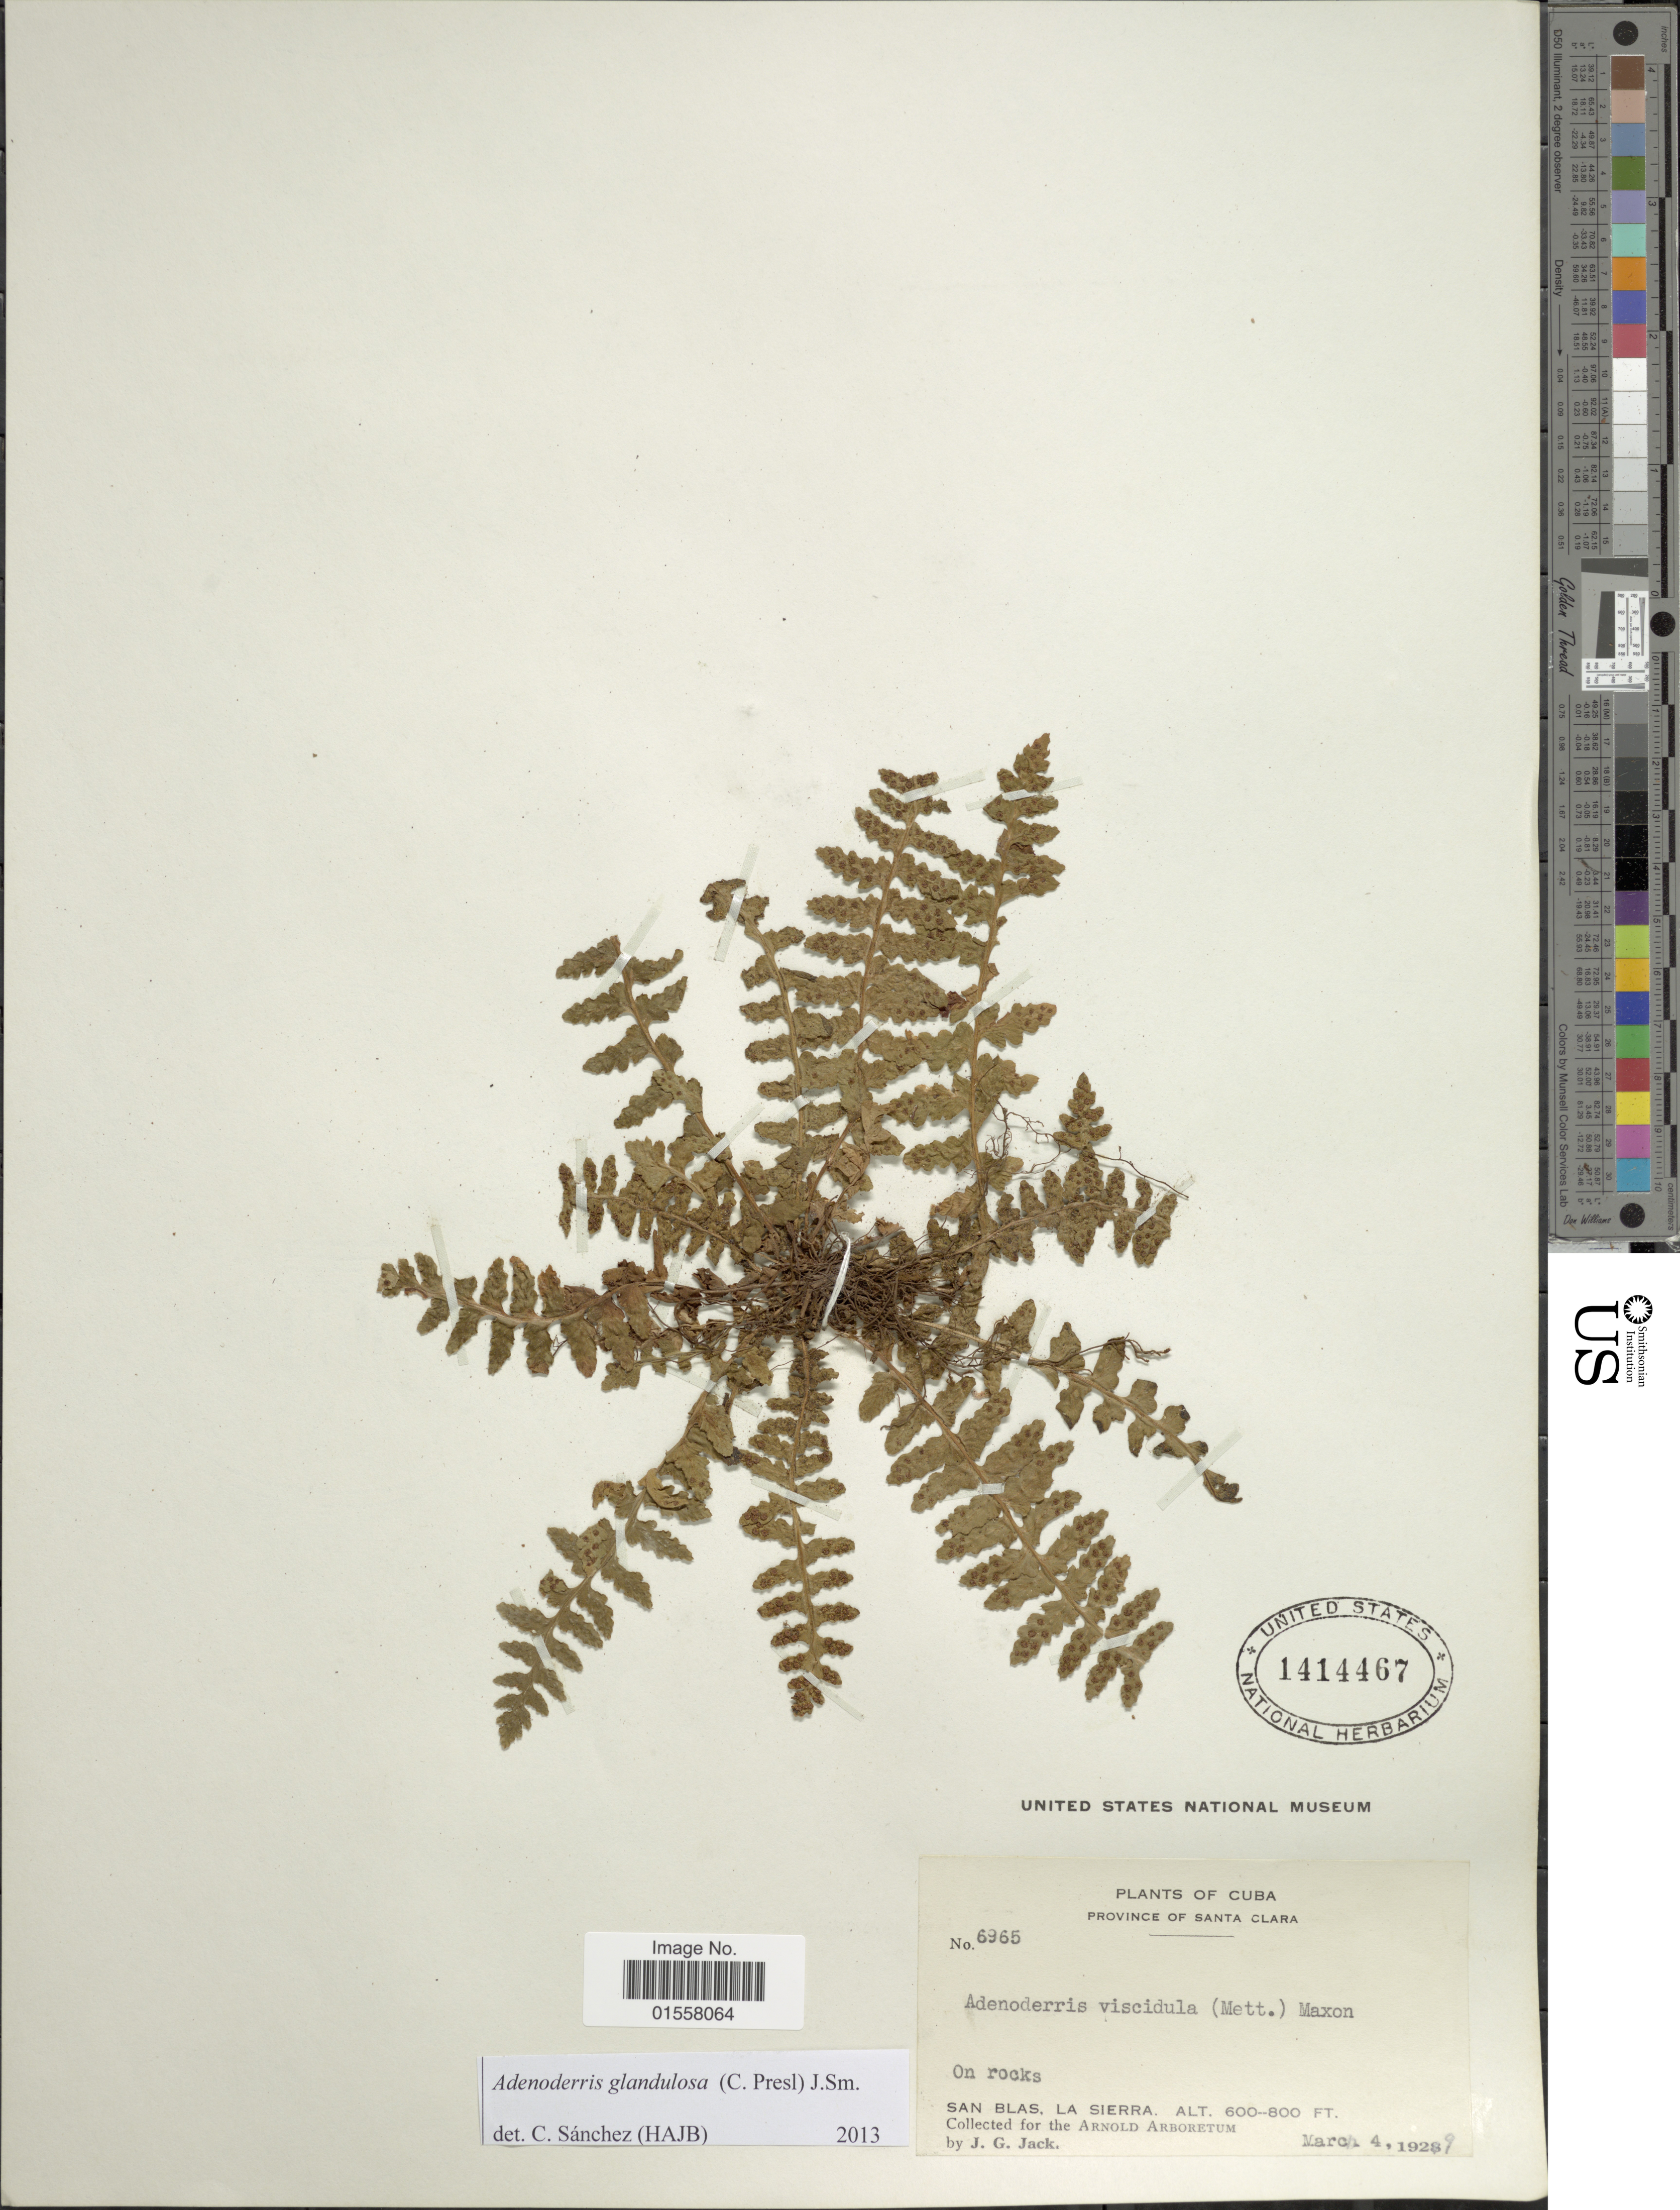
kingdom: Plantae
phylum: Tracheophyta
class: Polypodiopsida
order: Polypodiales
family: Dryopteridaceae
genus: Polystichum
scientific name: Polystichum glandulosum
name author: C. Presl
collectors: J. G. Jack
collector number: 6965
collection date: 1929-03-04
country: Cuba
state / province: Las Villas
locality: Province of Santa Clara, San Blas, La Sierra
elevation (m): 183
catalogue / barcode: US 1414467